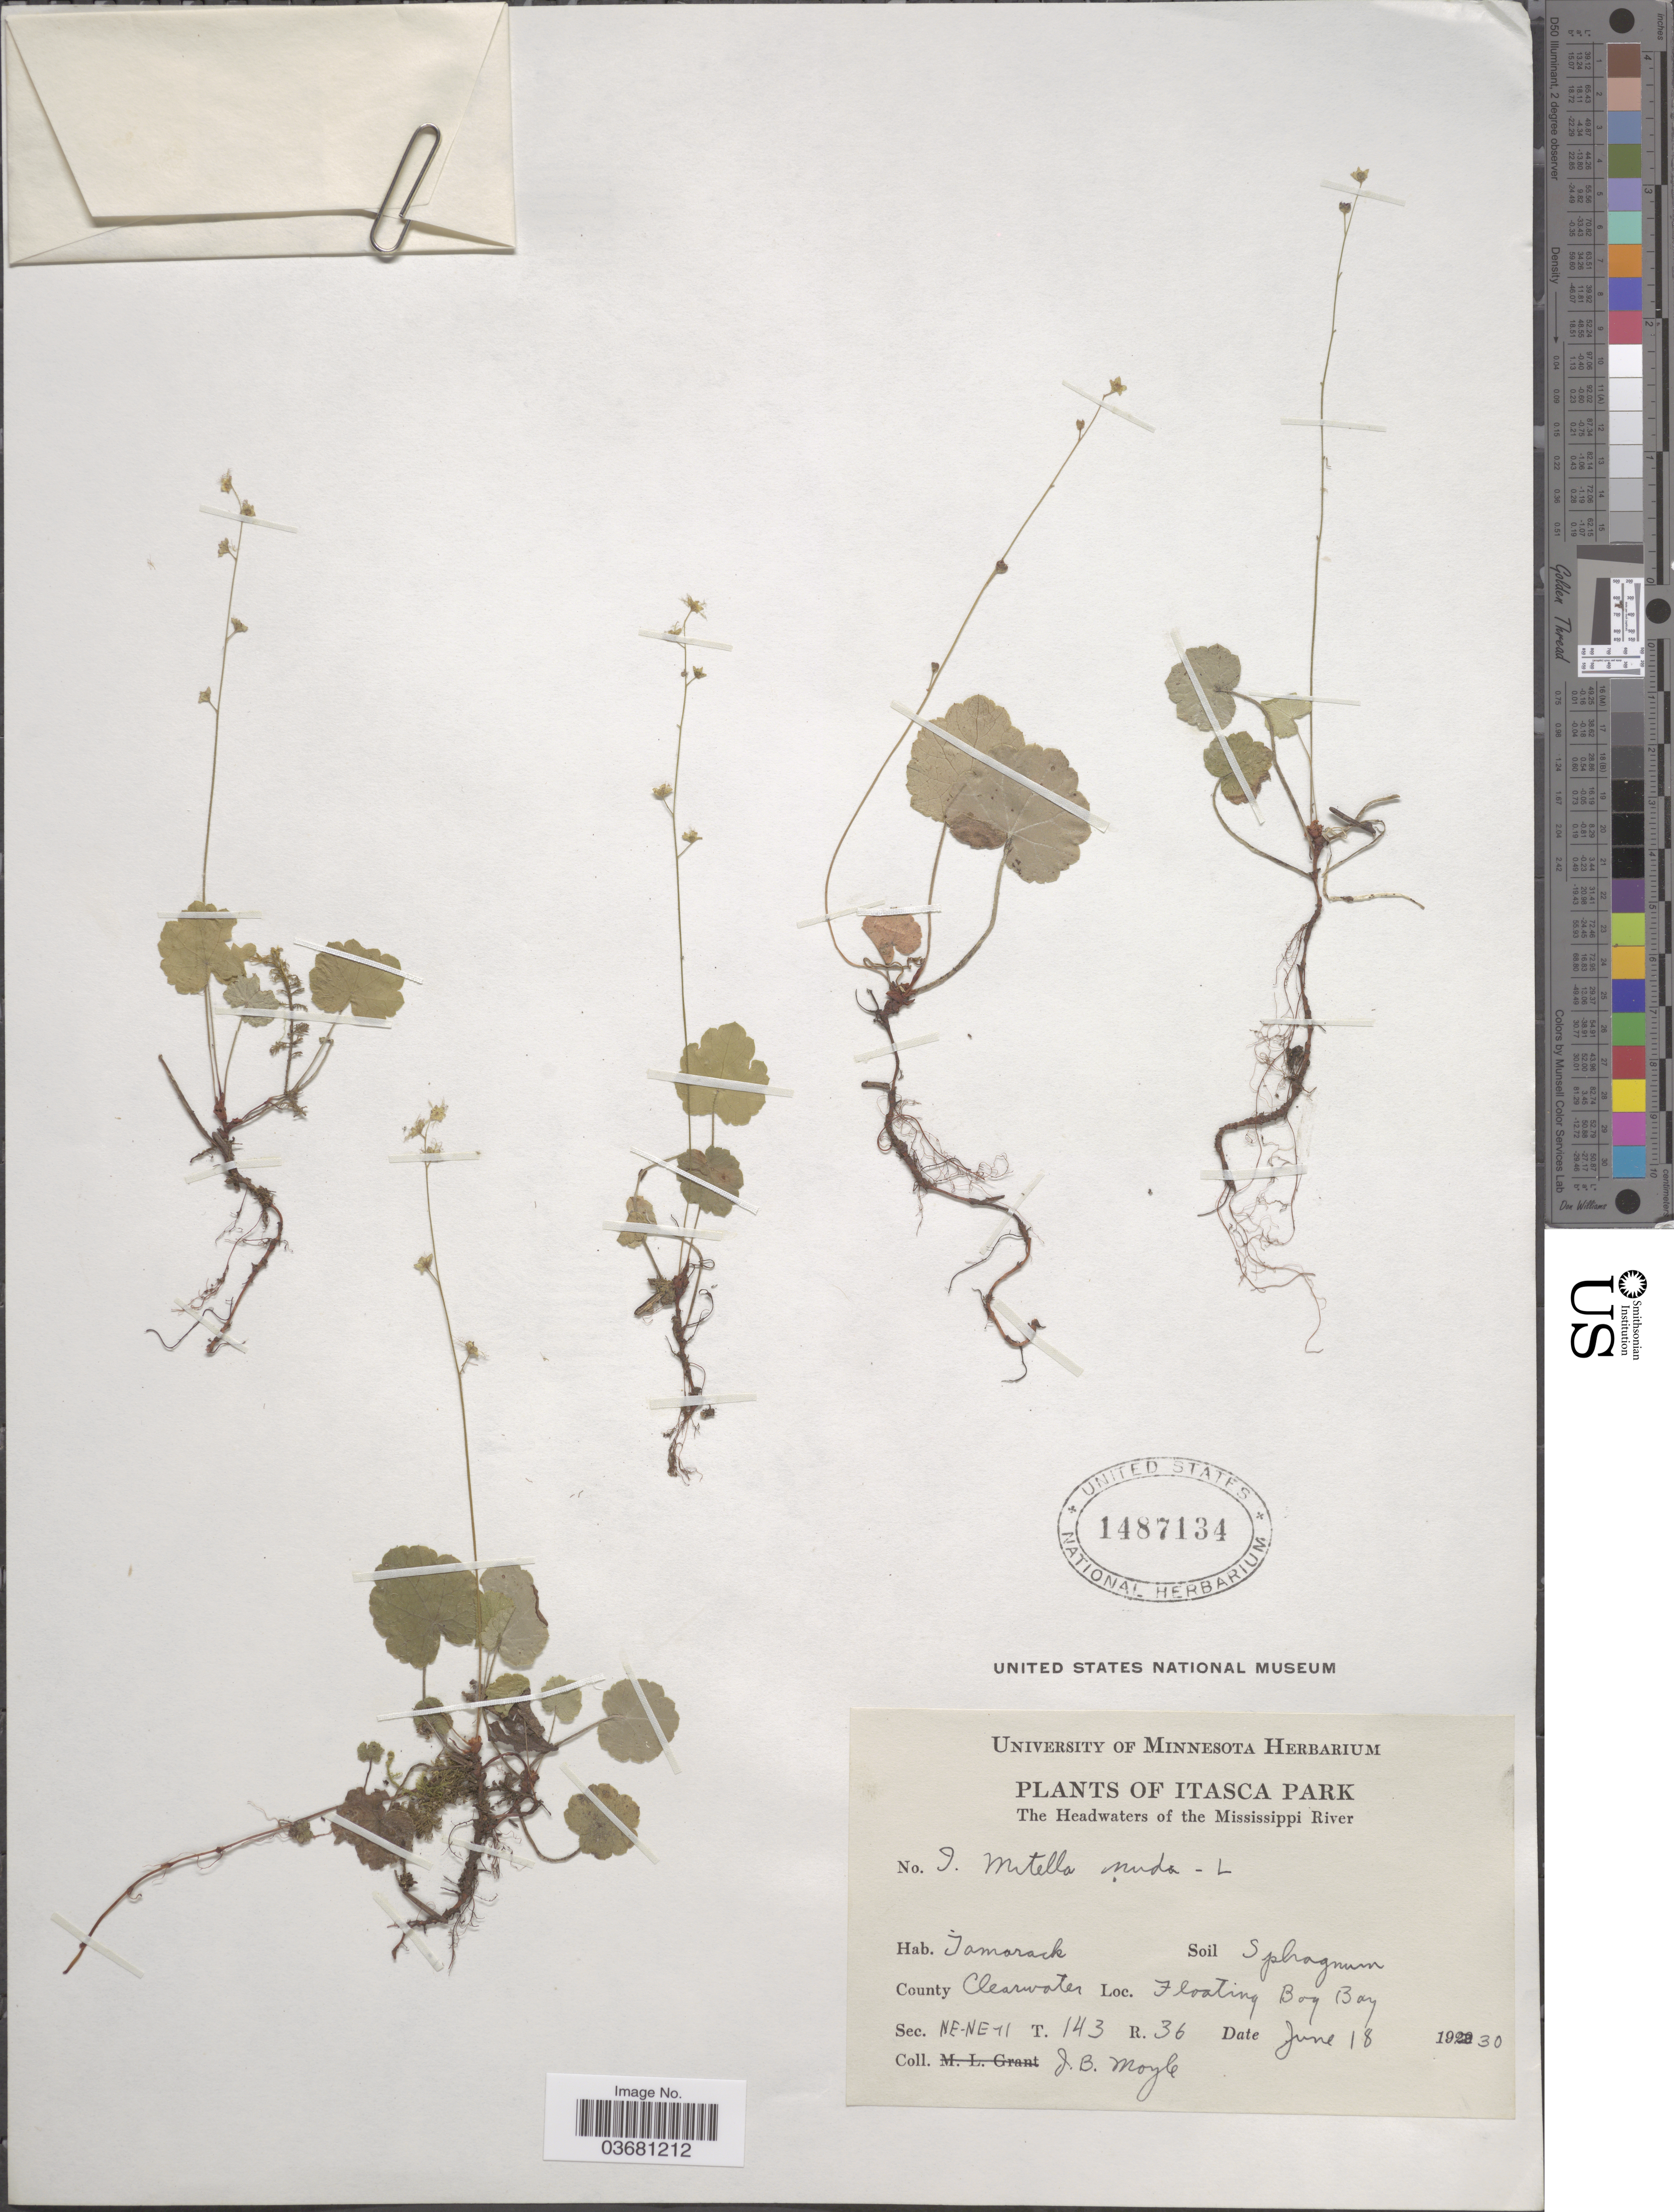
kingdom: Plantae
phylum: Tracheophyta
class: Magnoliopsida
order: Saxifragales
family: Saxifragaceae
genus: Mitella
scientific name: Mitella nuda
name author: L.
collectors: J. Moyle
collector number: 9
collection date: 1930-06-18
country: United States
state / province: Minnesota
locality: Itasca Park. The Headwaters of the Mississippi River. Tamarack. County Clearwater. Floating Bog Bay. Sec. NE-NE71 T.143 R.36.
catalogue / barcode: US 1487134